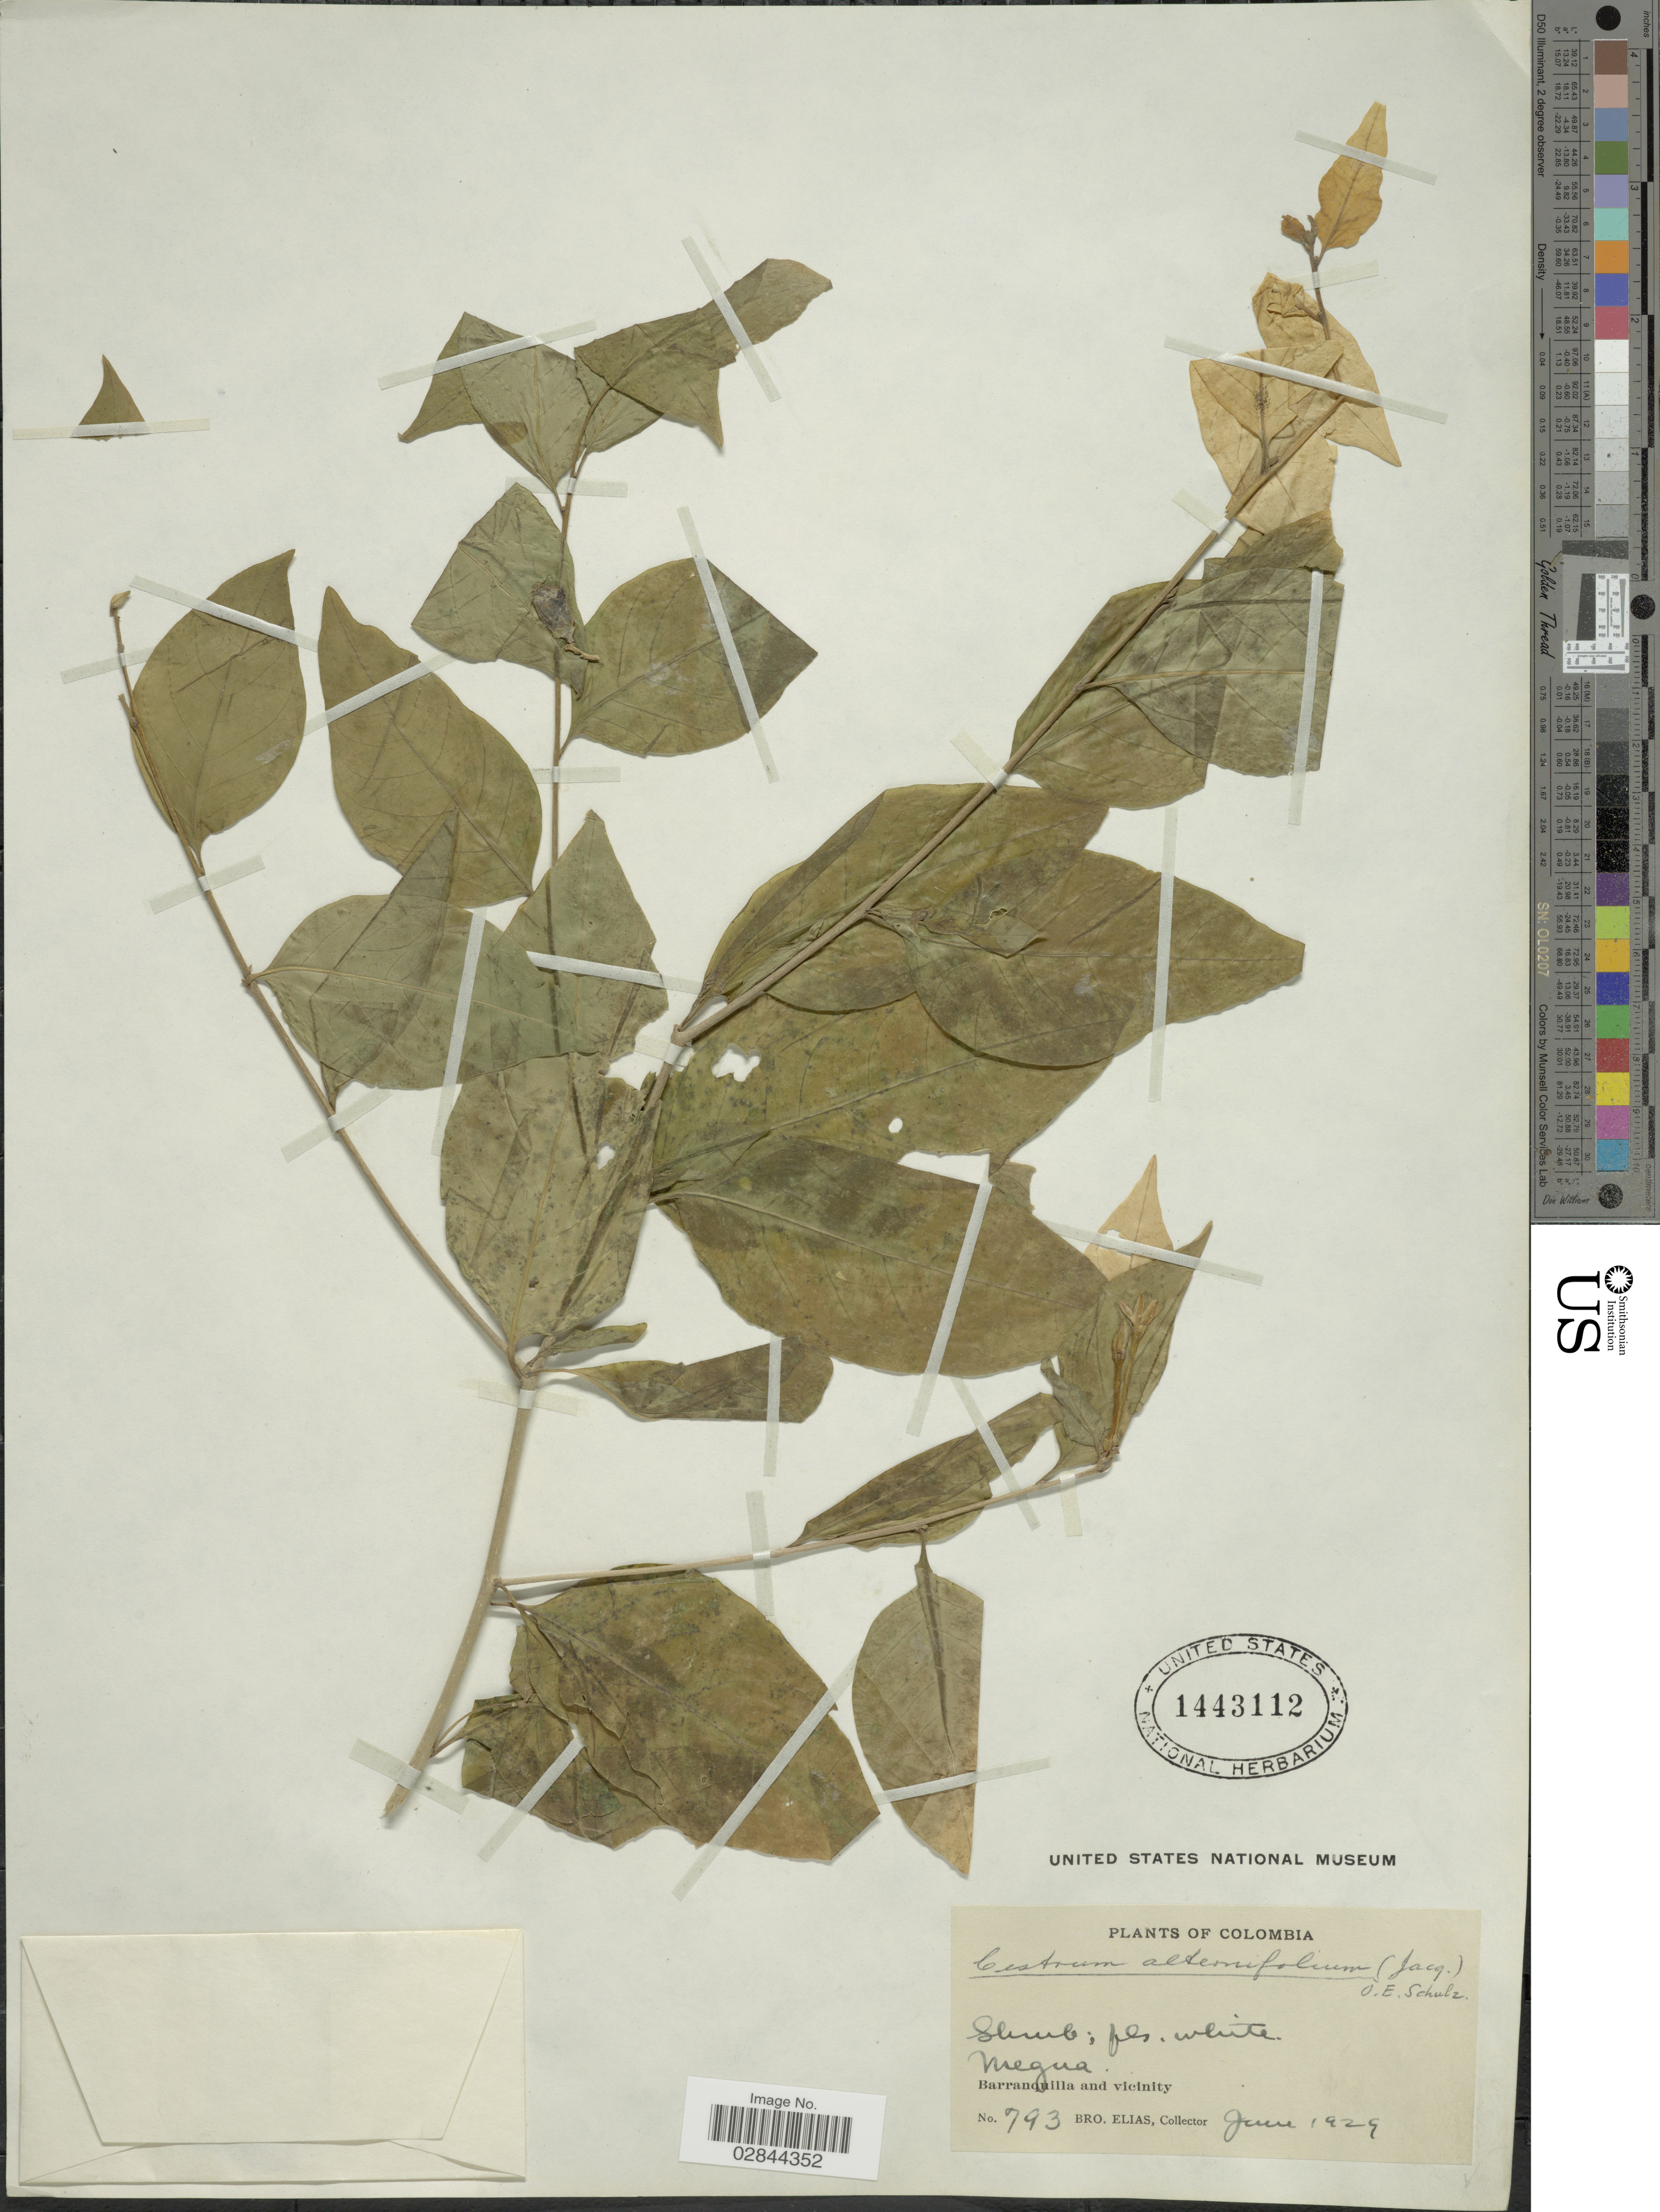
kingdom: Plantae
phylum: Tracheophyta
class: Magnoliopsida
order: Solanales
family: Solanaceae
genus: Cestrum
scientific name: Cestrum alternifolium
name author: (Jacq.) O.E. Schulz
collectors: Bro. Elias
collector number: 793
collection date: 1929-06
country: Colombia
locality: Megua, Barranquilla and vicinity.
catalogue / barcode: US 1443112